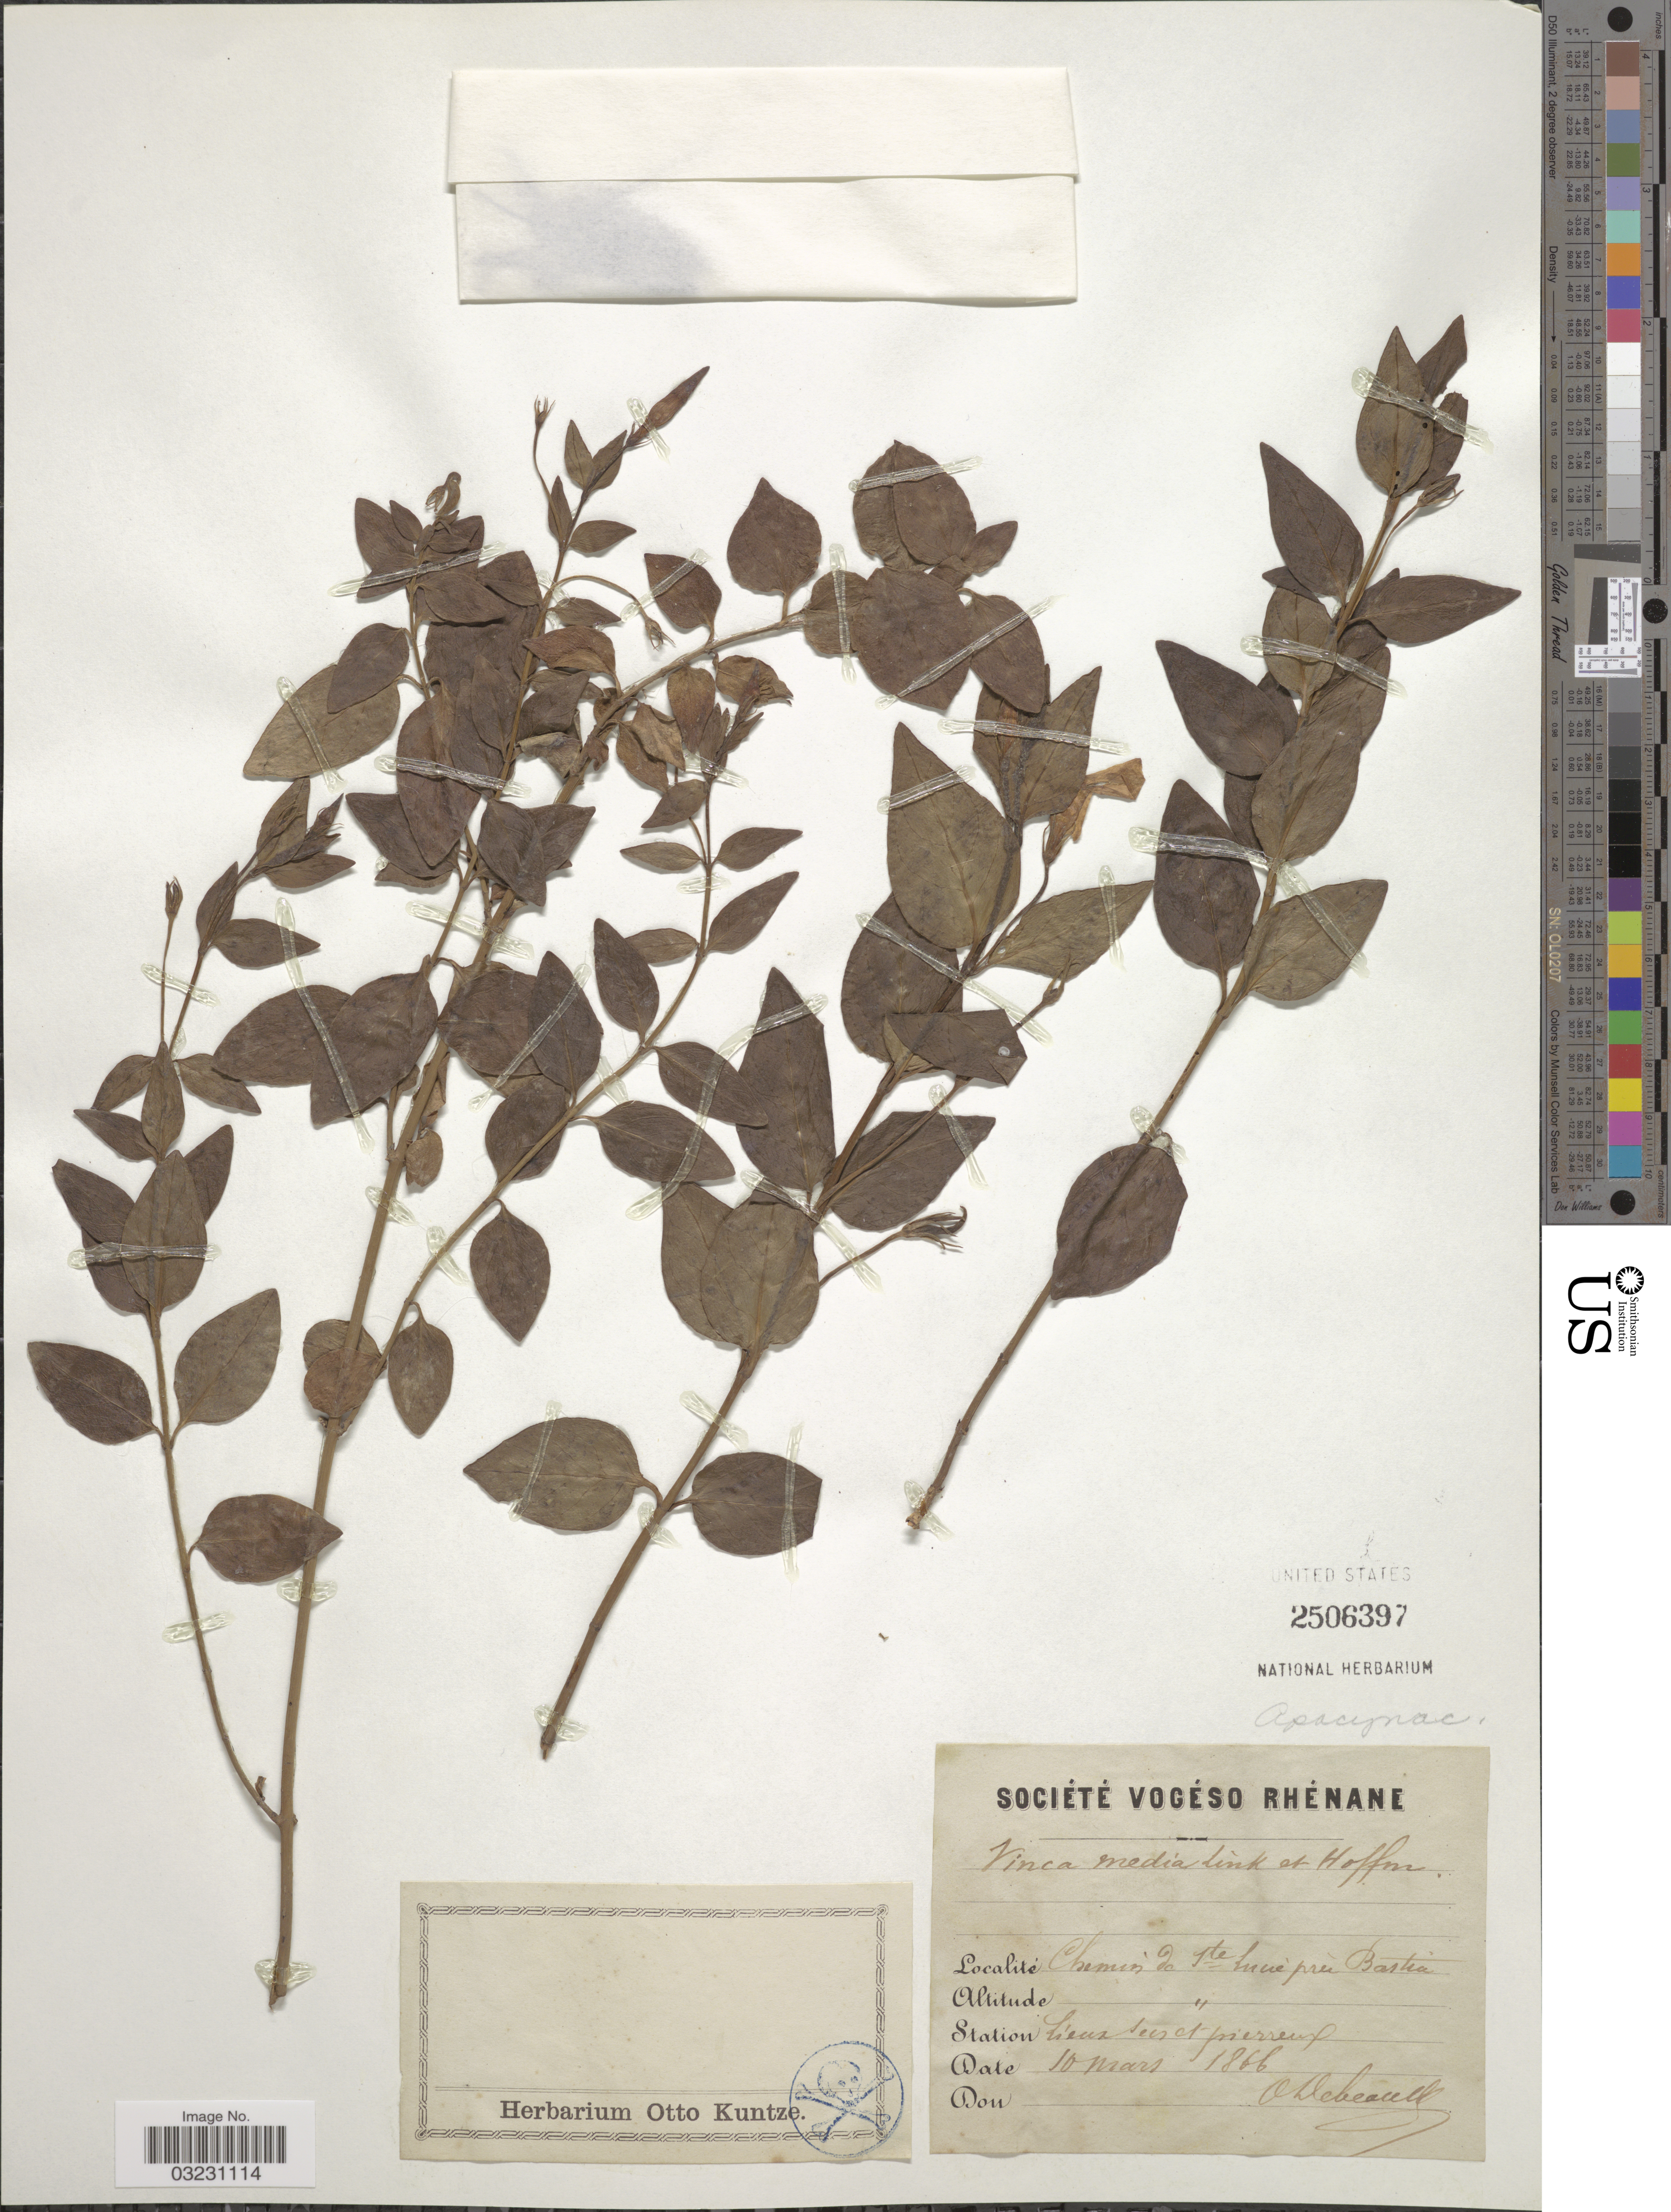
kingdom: Plantae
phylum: Tracheophyta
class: Magnoliopsida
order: Gentianales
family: Apocynaceae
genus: Vinca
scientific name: Vinca media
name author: Hoffmanns. & Link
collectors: O. Debeaux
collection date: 1866-03-10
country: France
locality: Chemin de Ste Lucie pres Bastia.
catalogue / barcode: US 2506397